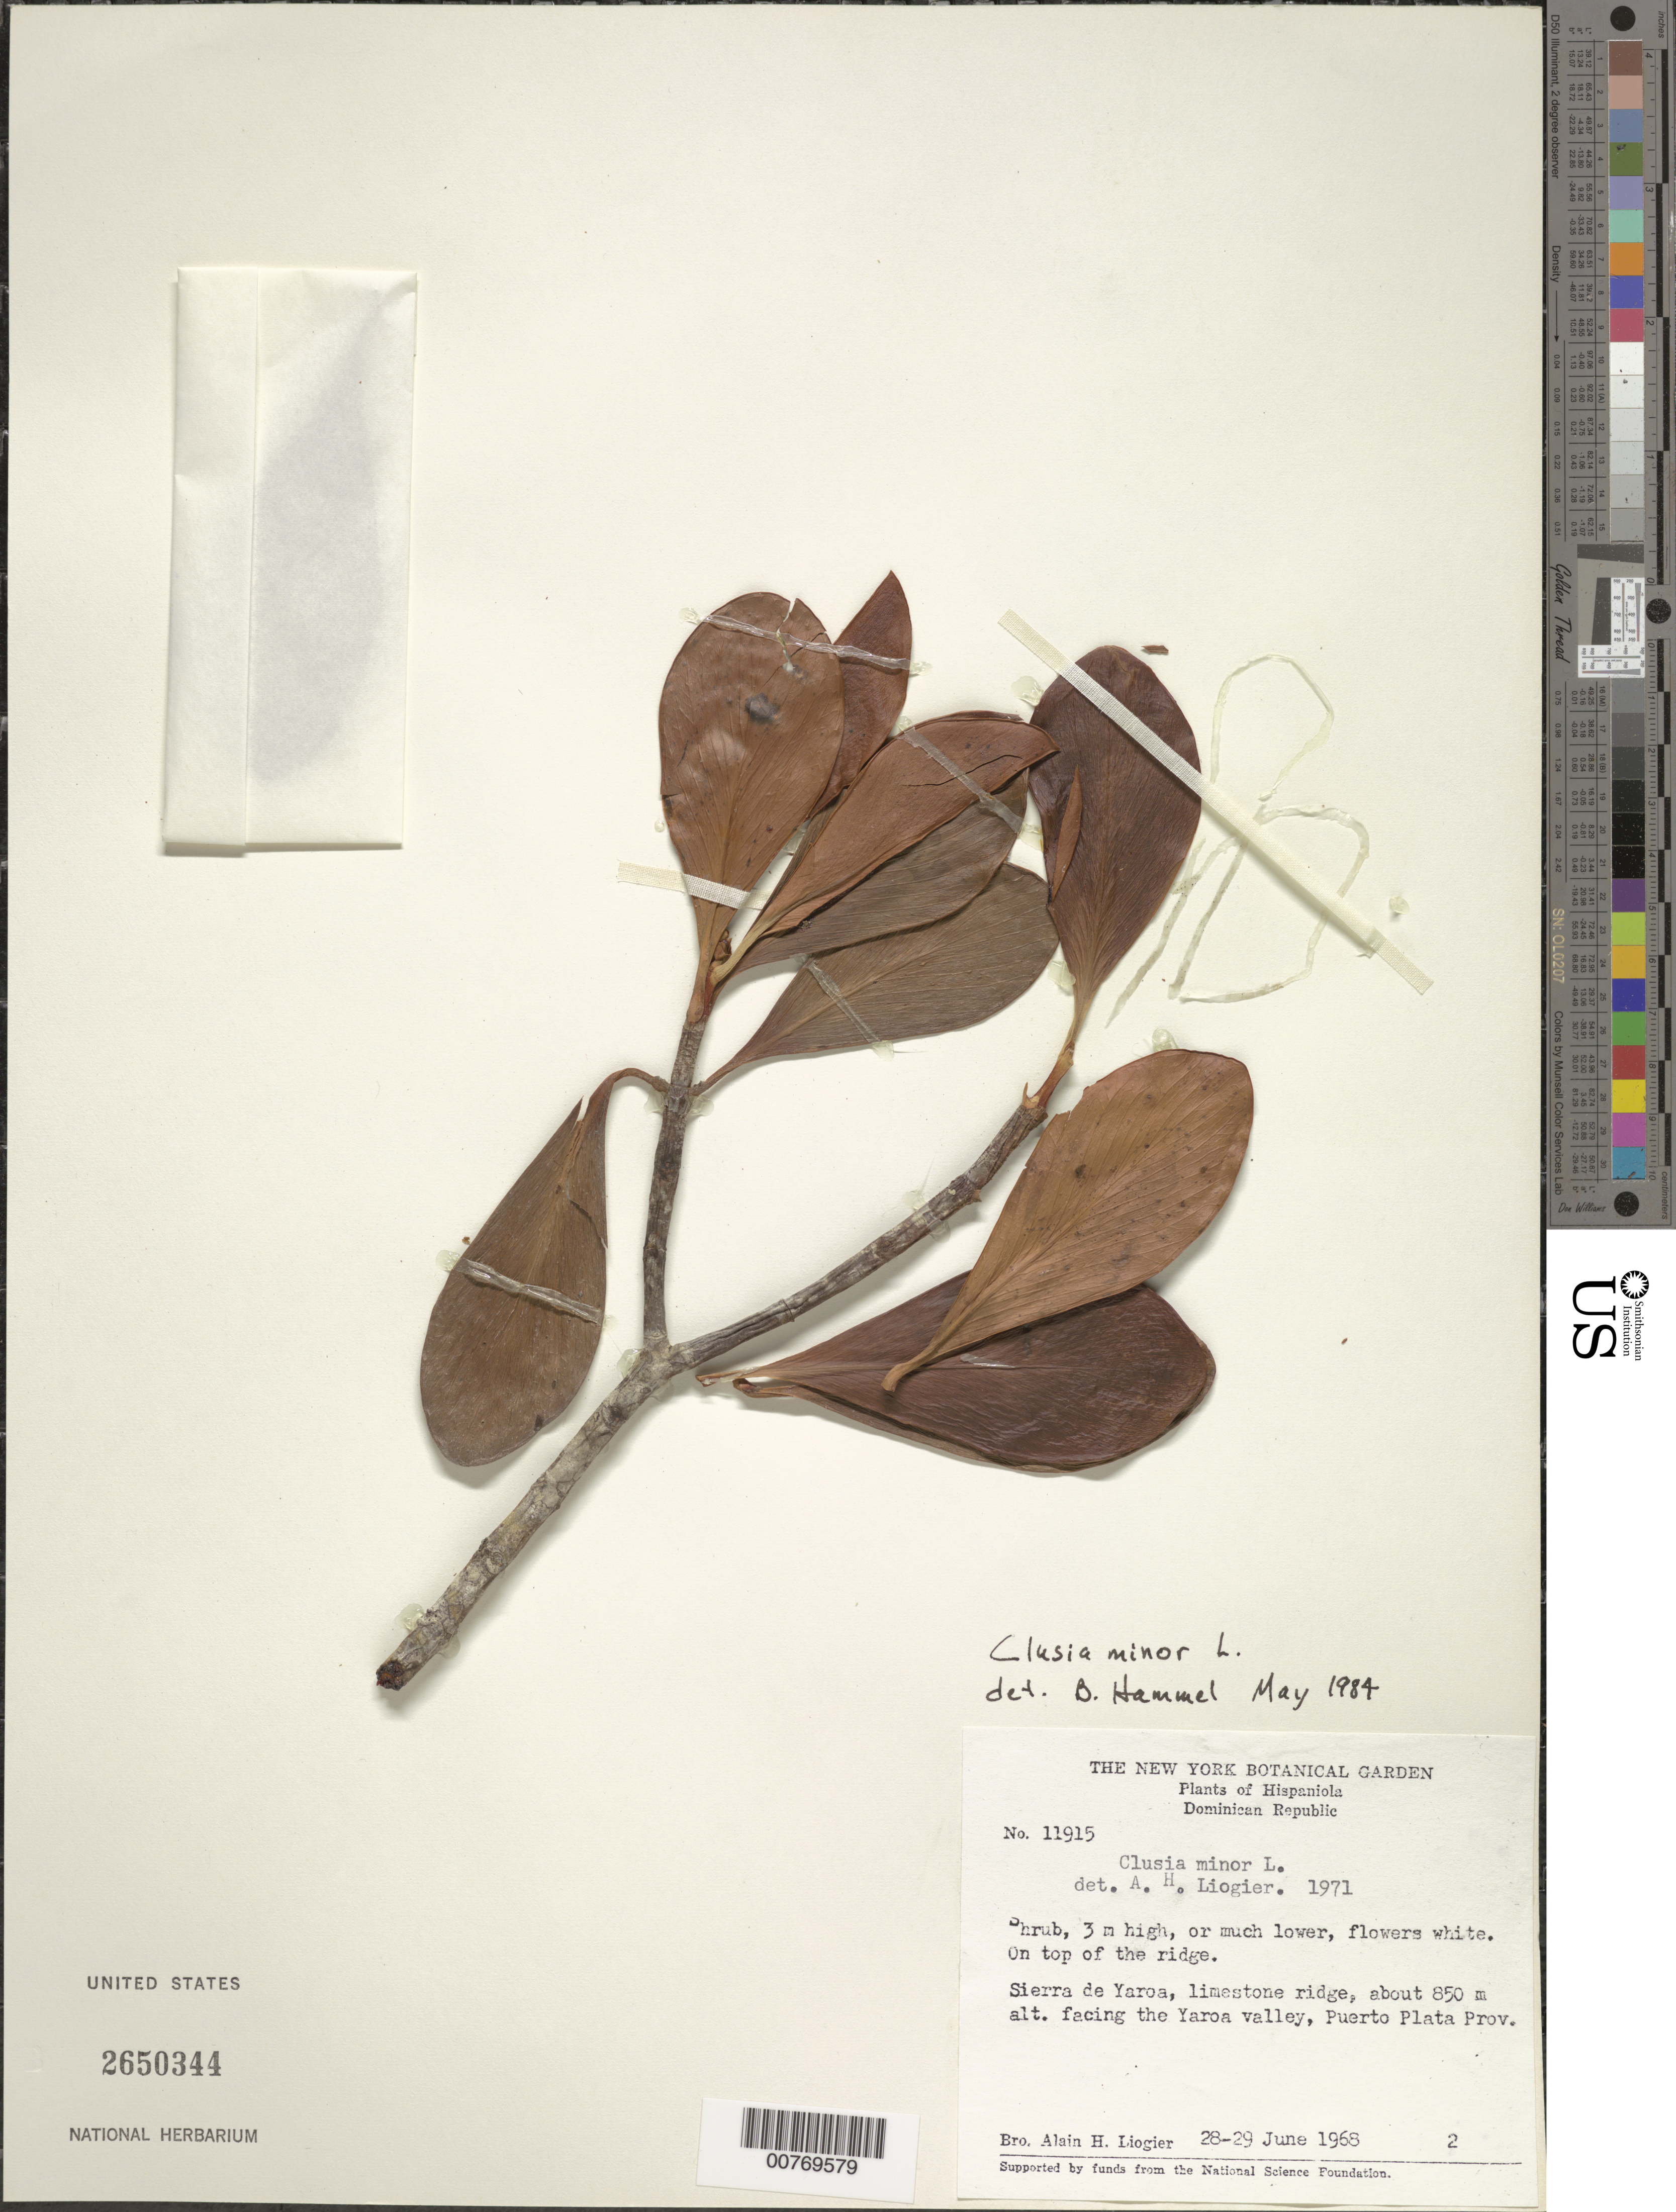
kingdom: Plantae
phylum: Tracheophyta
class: Magnoliopsida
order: Malpighiales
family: Clusiaceae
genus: Clusia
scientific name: Clusia minor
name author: L.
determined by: Hammel, Barry E., (MO), Missouri Botanical Garden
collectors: A. H. Liogier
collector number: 11915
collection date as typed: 28 Jun 1968 to 29 Jun 1968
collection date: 1968-06-28/1968-06-29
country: Dominican Republic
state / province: Puerto Plata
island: Hispaniola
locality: Sierra de Yaroa, facing the Yaroa valley.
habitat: Limestone ridge, on top of the ridge.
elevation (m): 850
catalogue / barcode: US 2650344